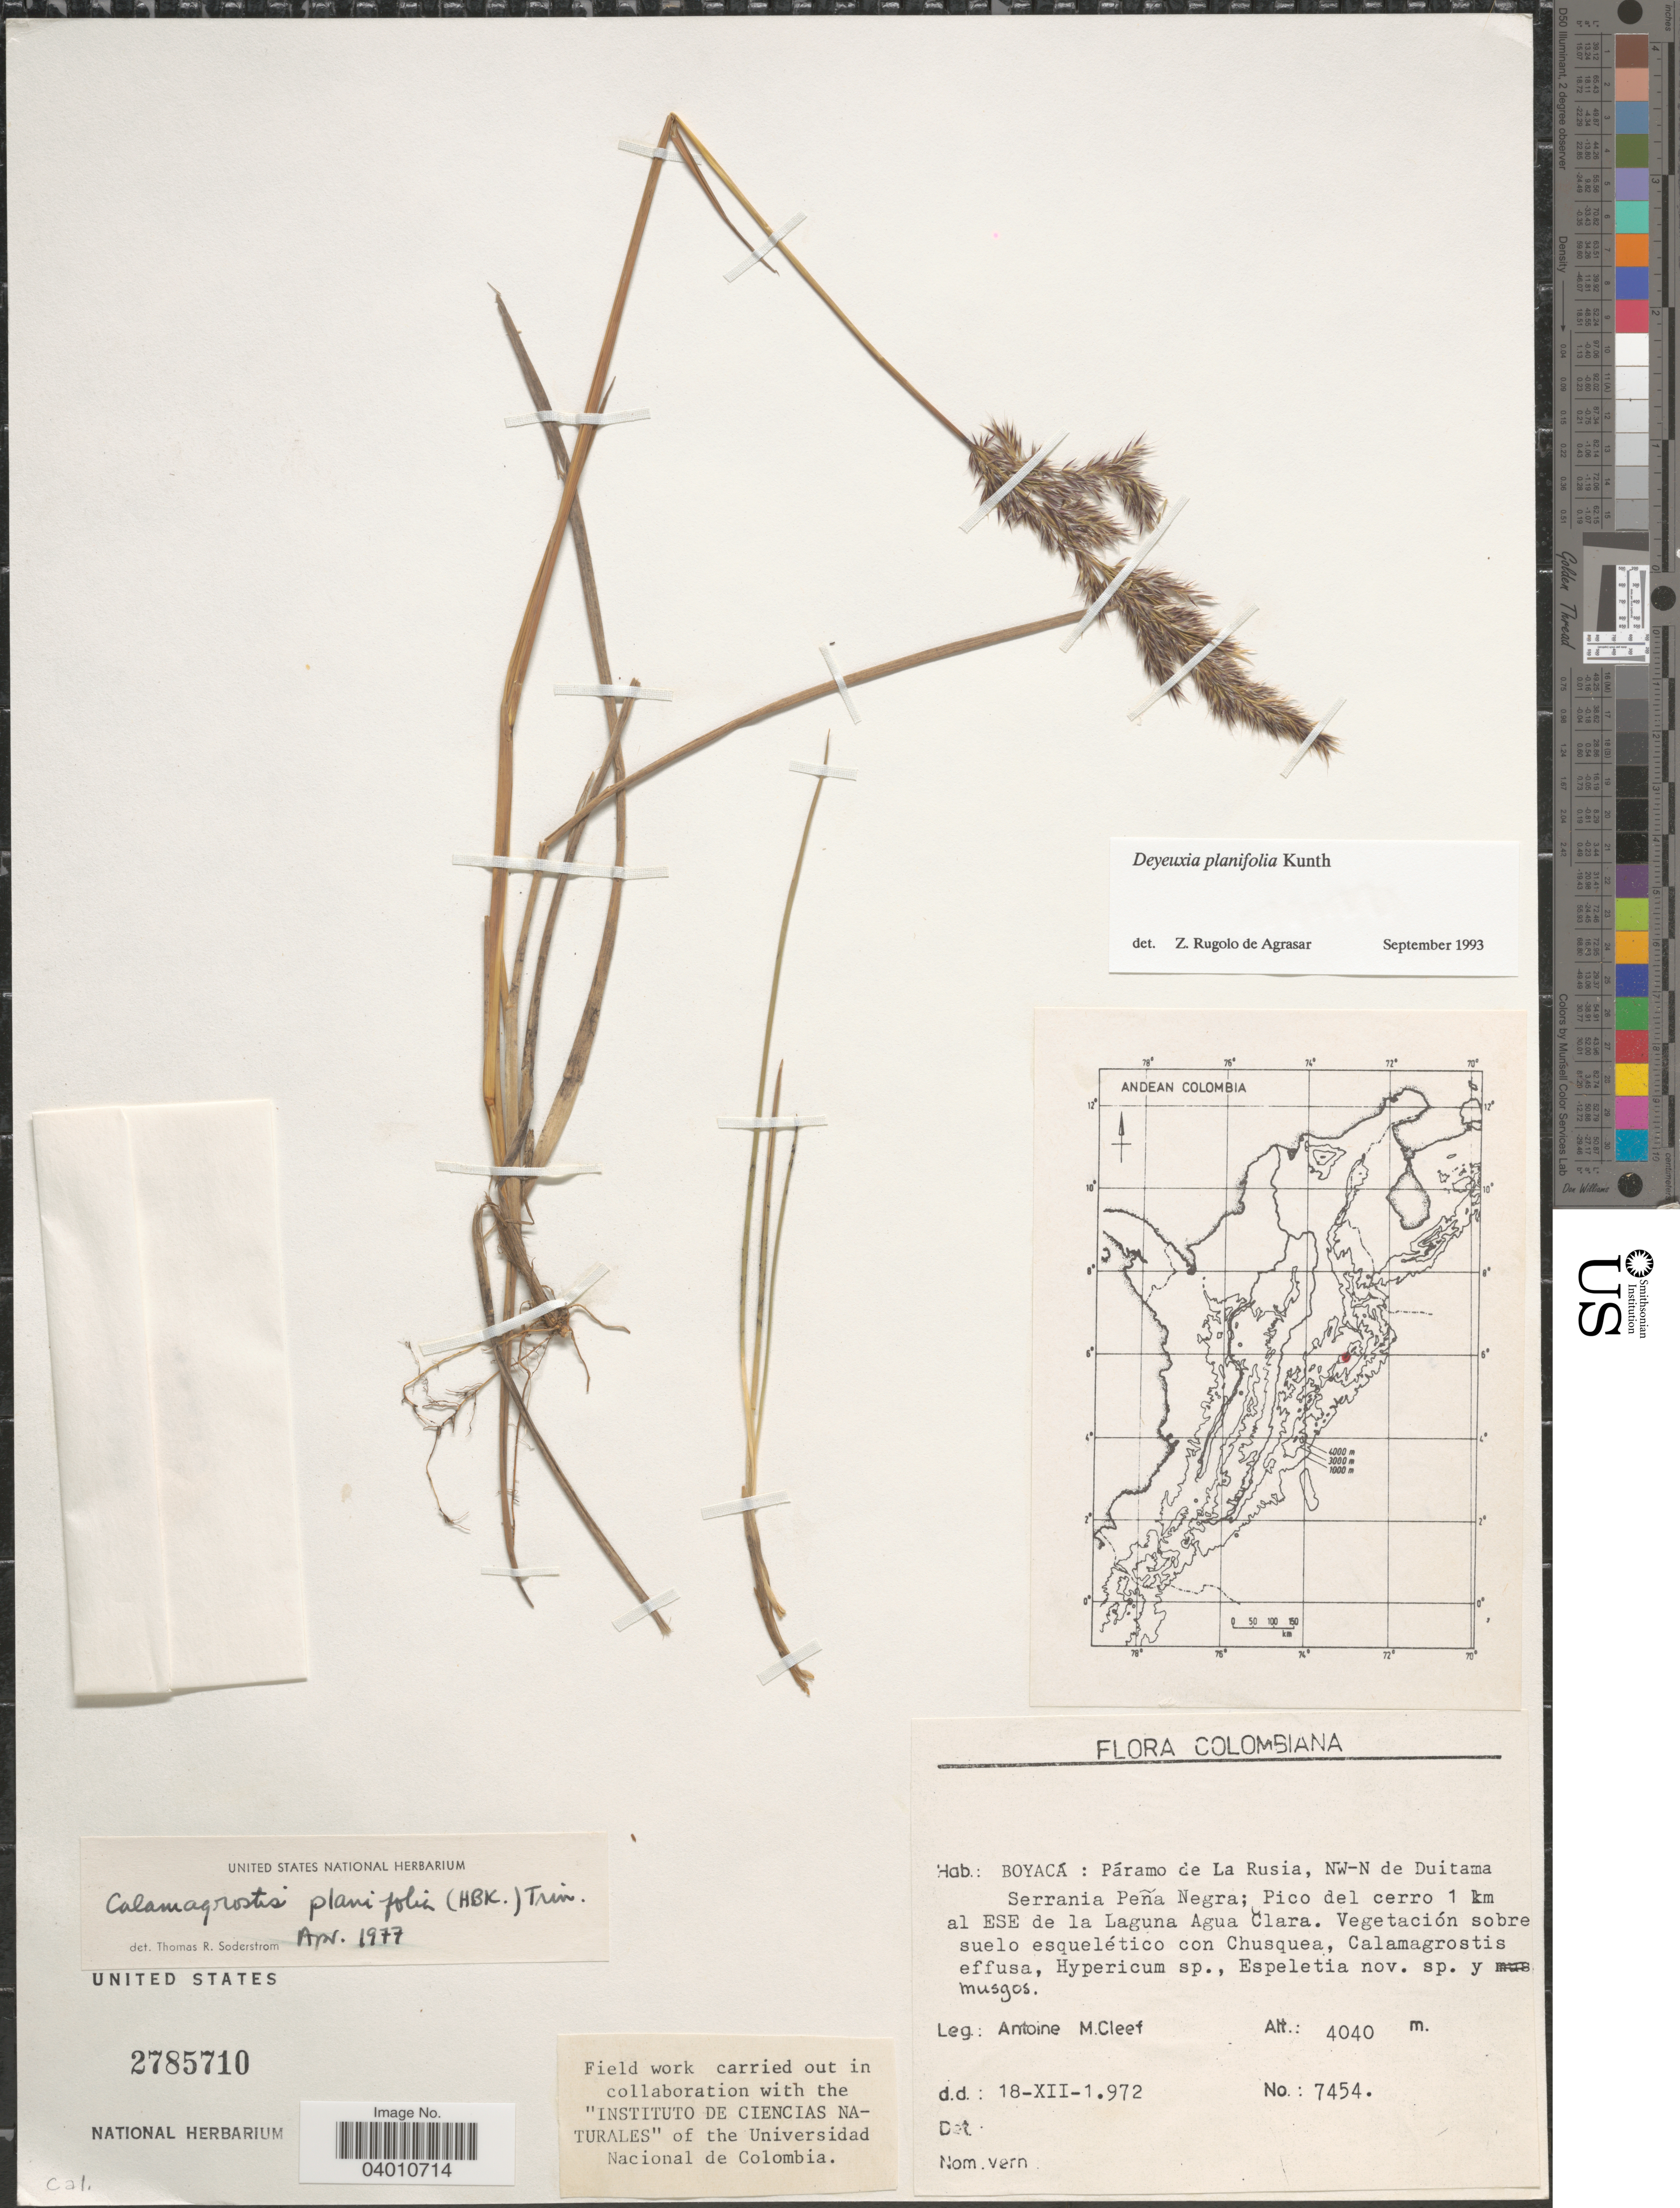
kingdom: Plantae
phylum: Tracheophyta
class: Liliopsida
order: Poales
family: Poaceae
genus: Peyritschia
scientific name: Peyritschia planifolia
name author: (Kunth) P.M. Peterson et al.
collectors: A. M. Cleef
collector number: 7454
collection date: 1972-12-18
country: Colombia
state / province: Boyacá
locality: Páramo de La Rusia, NW-N de Duitama Serrania Peña Negra; Pico del cerro 1 km al ESE de la Laguna Agua Clara.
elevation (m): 4040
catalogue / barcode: US 2785710